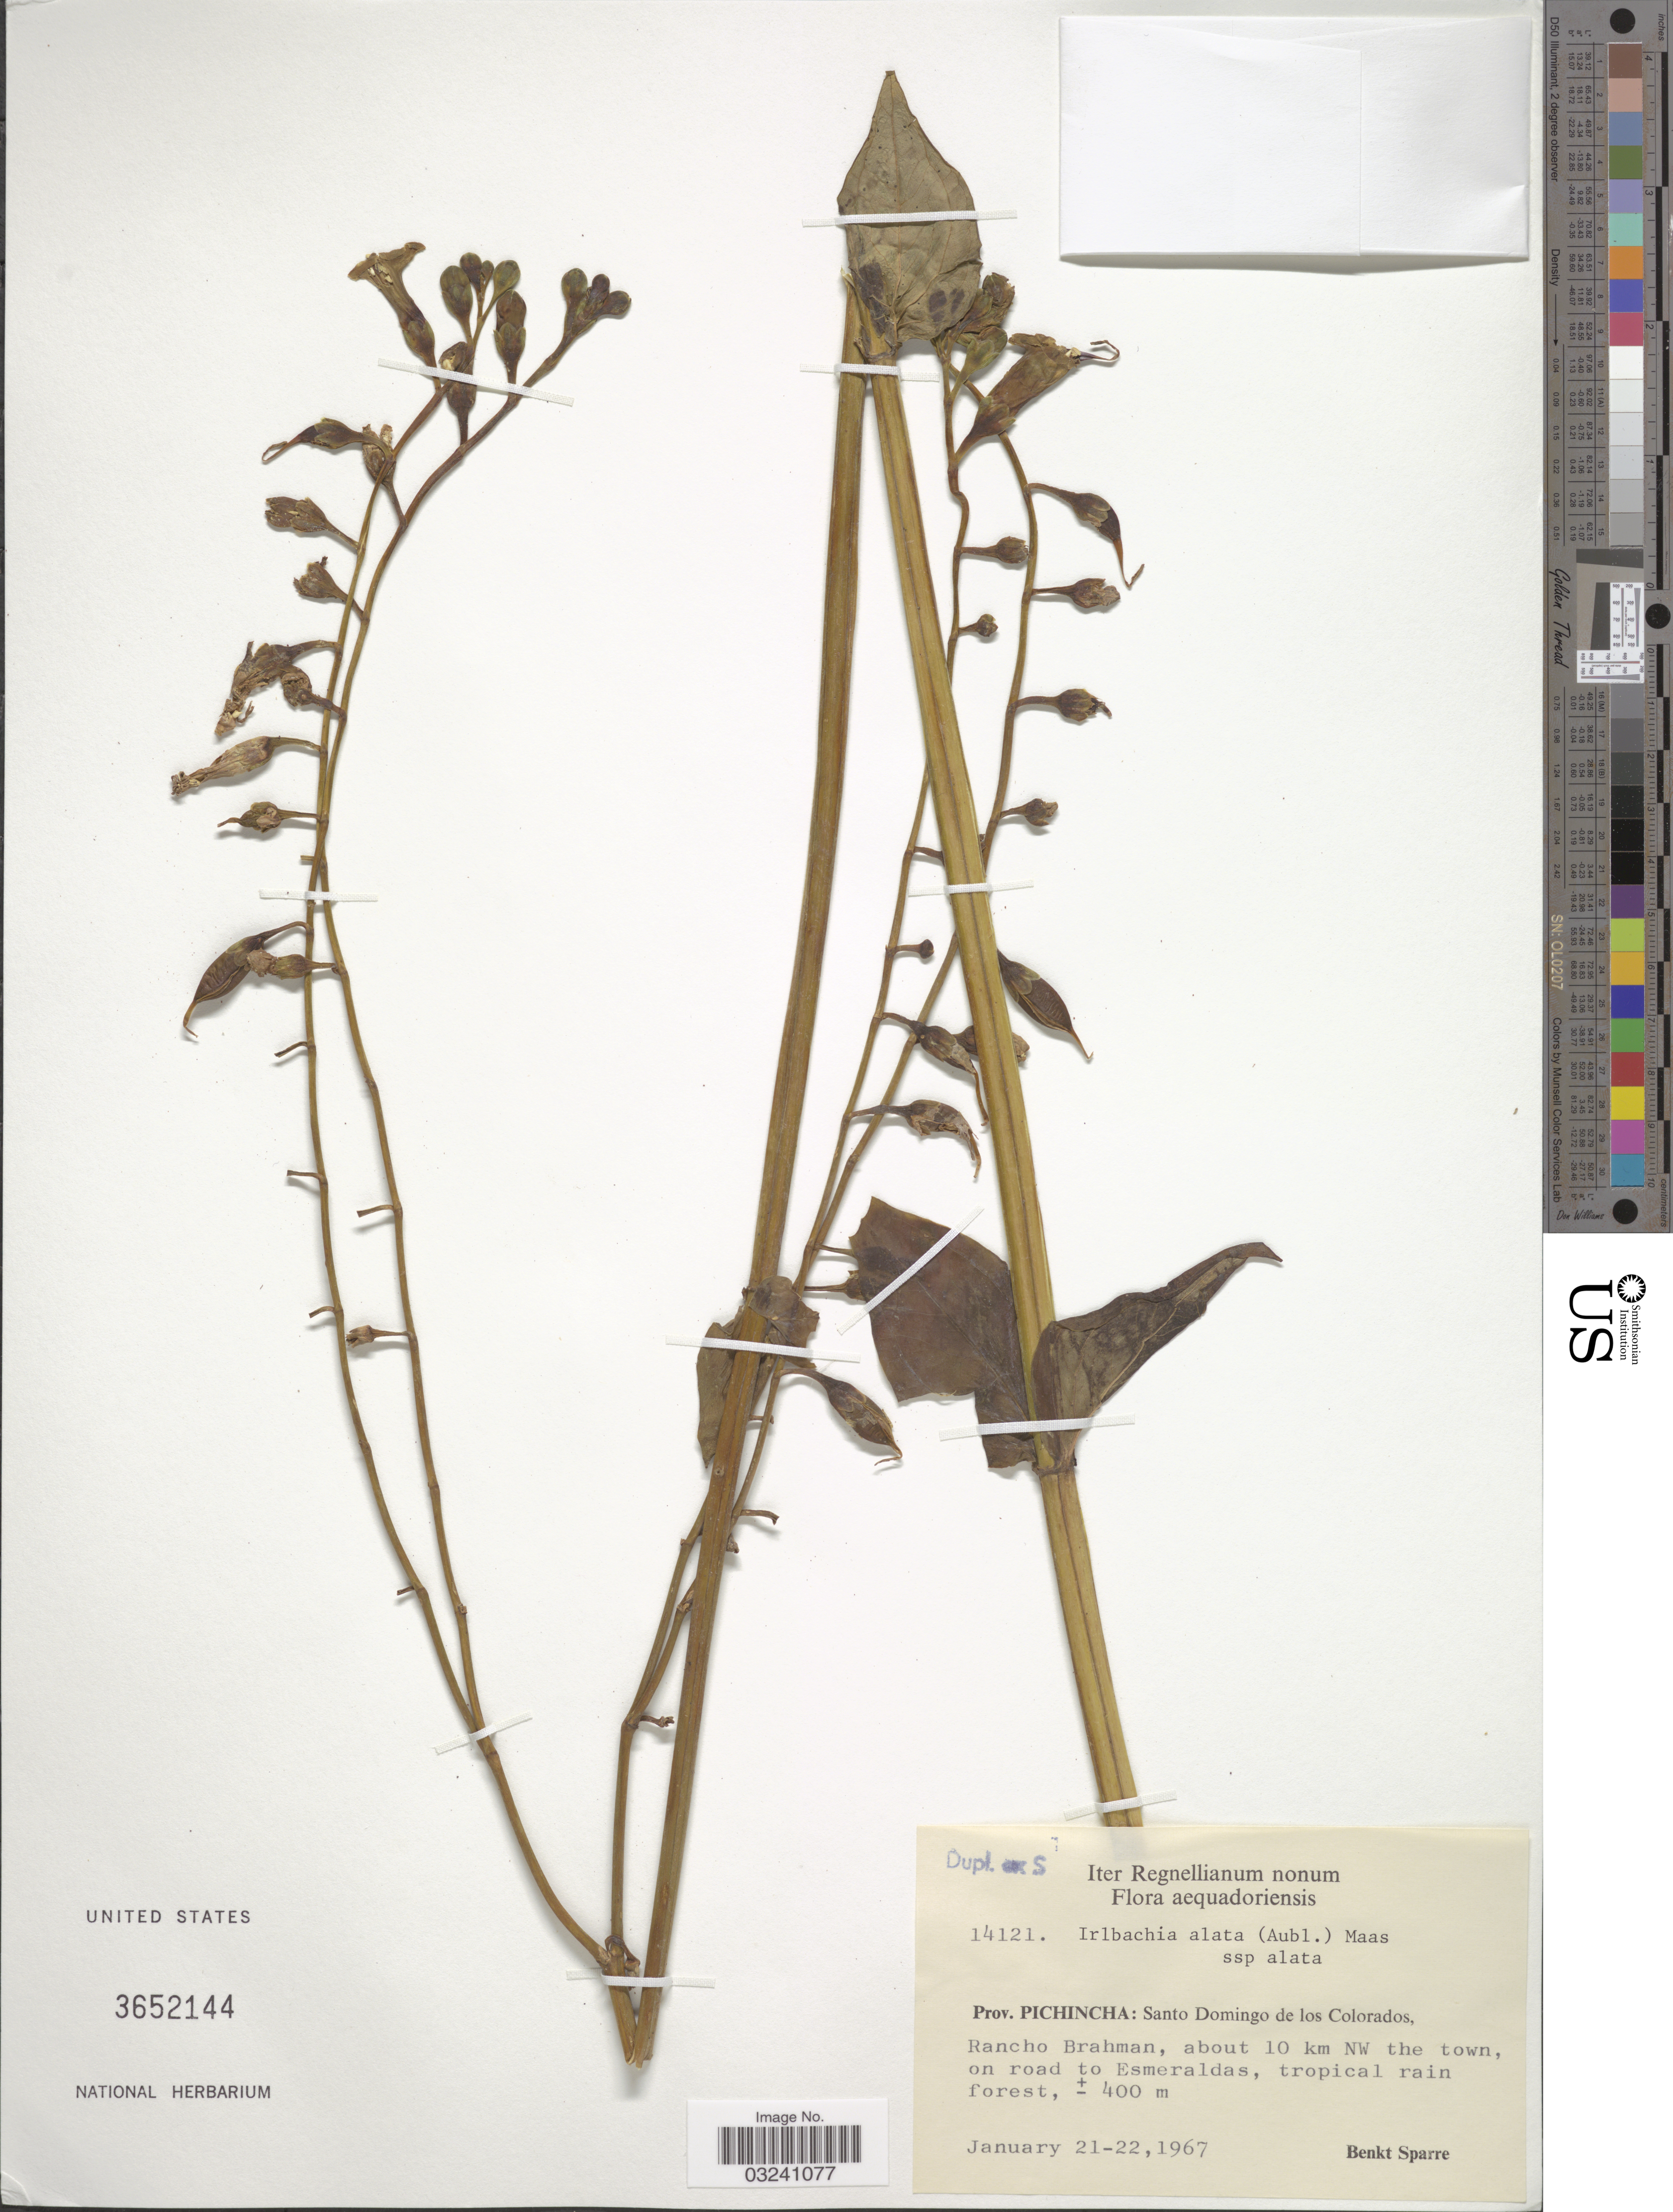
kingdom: Plantae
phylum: Tracheophyta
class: Magnoliopsida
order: Gentianales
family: Gentianaceae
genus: Chelonanthus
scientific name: Chelonanthus acutangulus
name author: (Ruiz & Pav.) Gilg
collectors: B. Sparre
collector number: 14121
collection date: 1967-01-21/1967-01-22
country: Ecuador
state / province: Pichincha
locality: Santo Domingo de los Colorados, Rancho Brahman, about 10 km NW the town, on road to Esmeraldas.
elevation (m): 400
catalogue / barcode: US 3652144